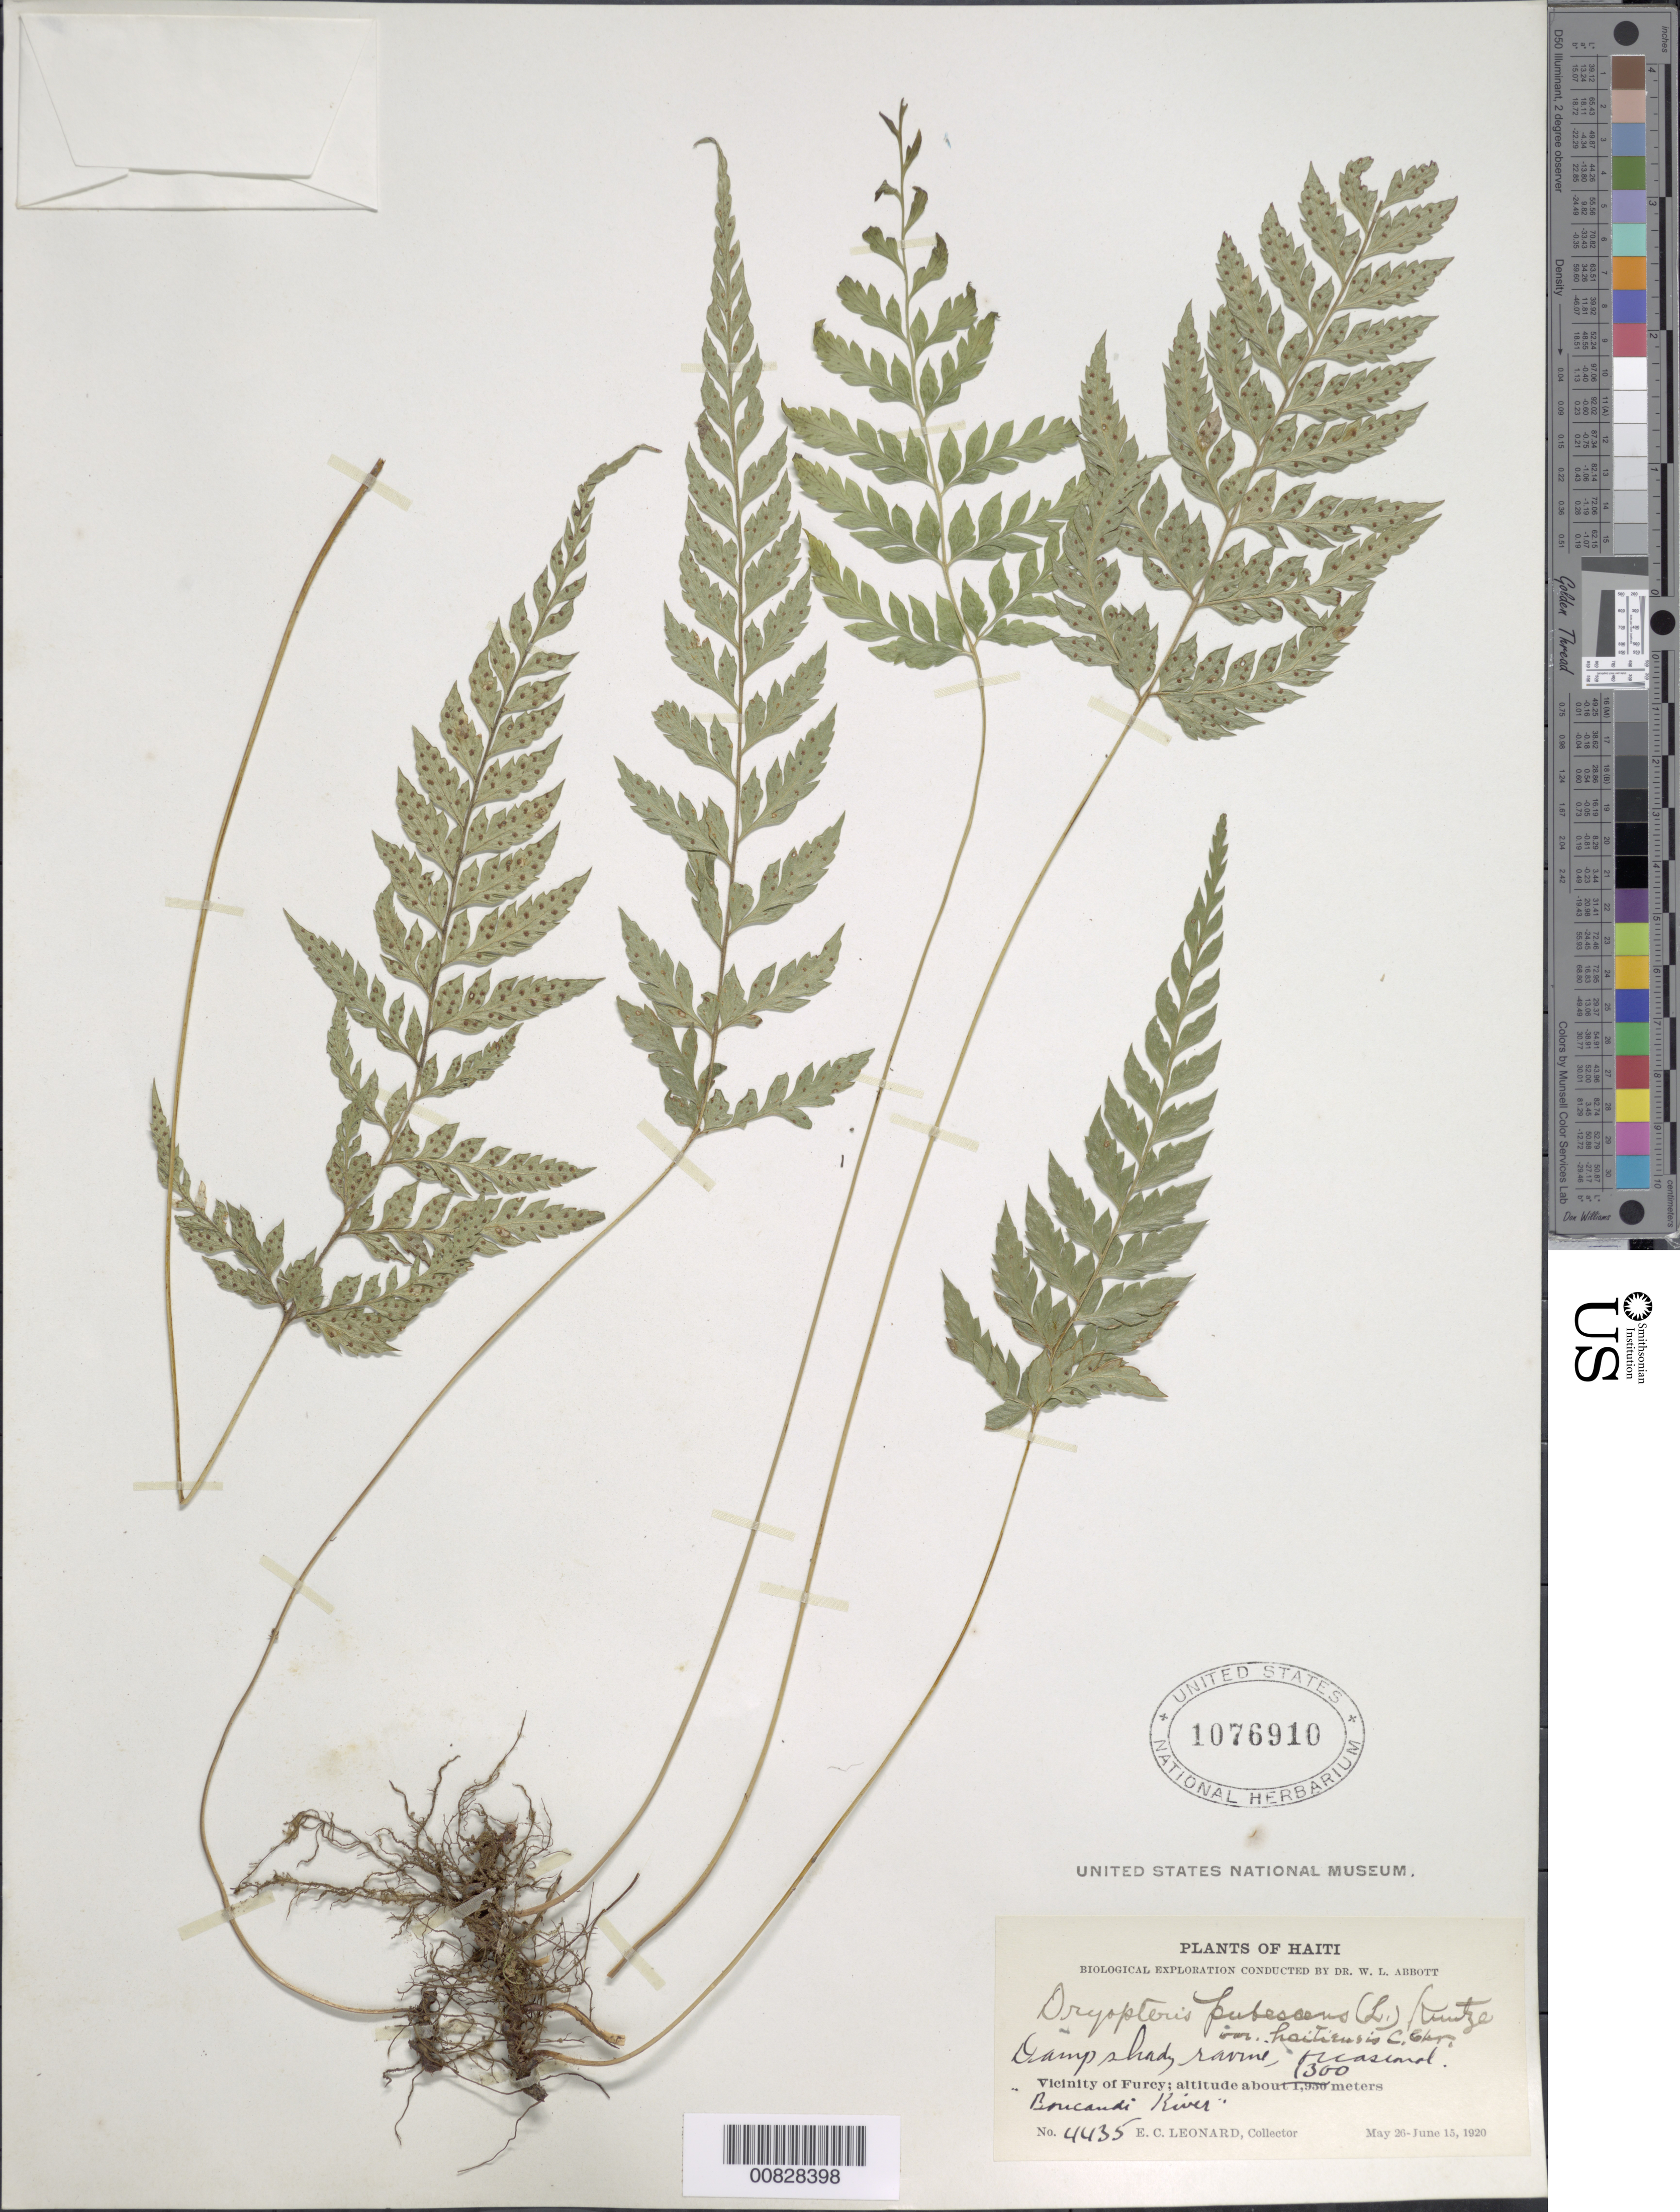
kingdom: Plantae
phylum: Tracheophyta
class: Polypodiopsida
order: Polypodiales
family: Dryopteridaceae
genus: Polystichopsis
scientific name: Polystichopsis pubescens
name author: (L.) C.V. Morton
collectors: E. C. Leonard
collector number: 4435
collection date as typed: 26 May 1920 to 15 Jun 1920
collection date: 1920-05-26/1920-06-15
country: Haiti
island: Hispaniola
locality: Furcy vicinity, Boucandi River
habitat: Damp shady ravine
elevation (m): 1300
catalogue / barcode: US 1076910